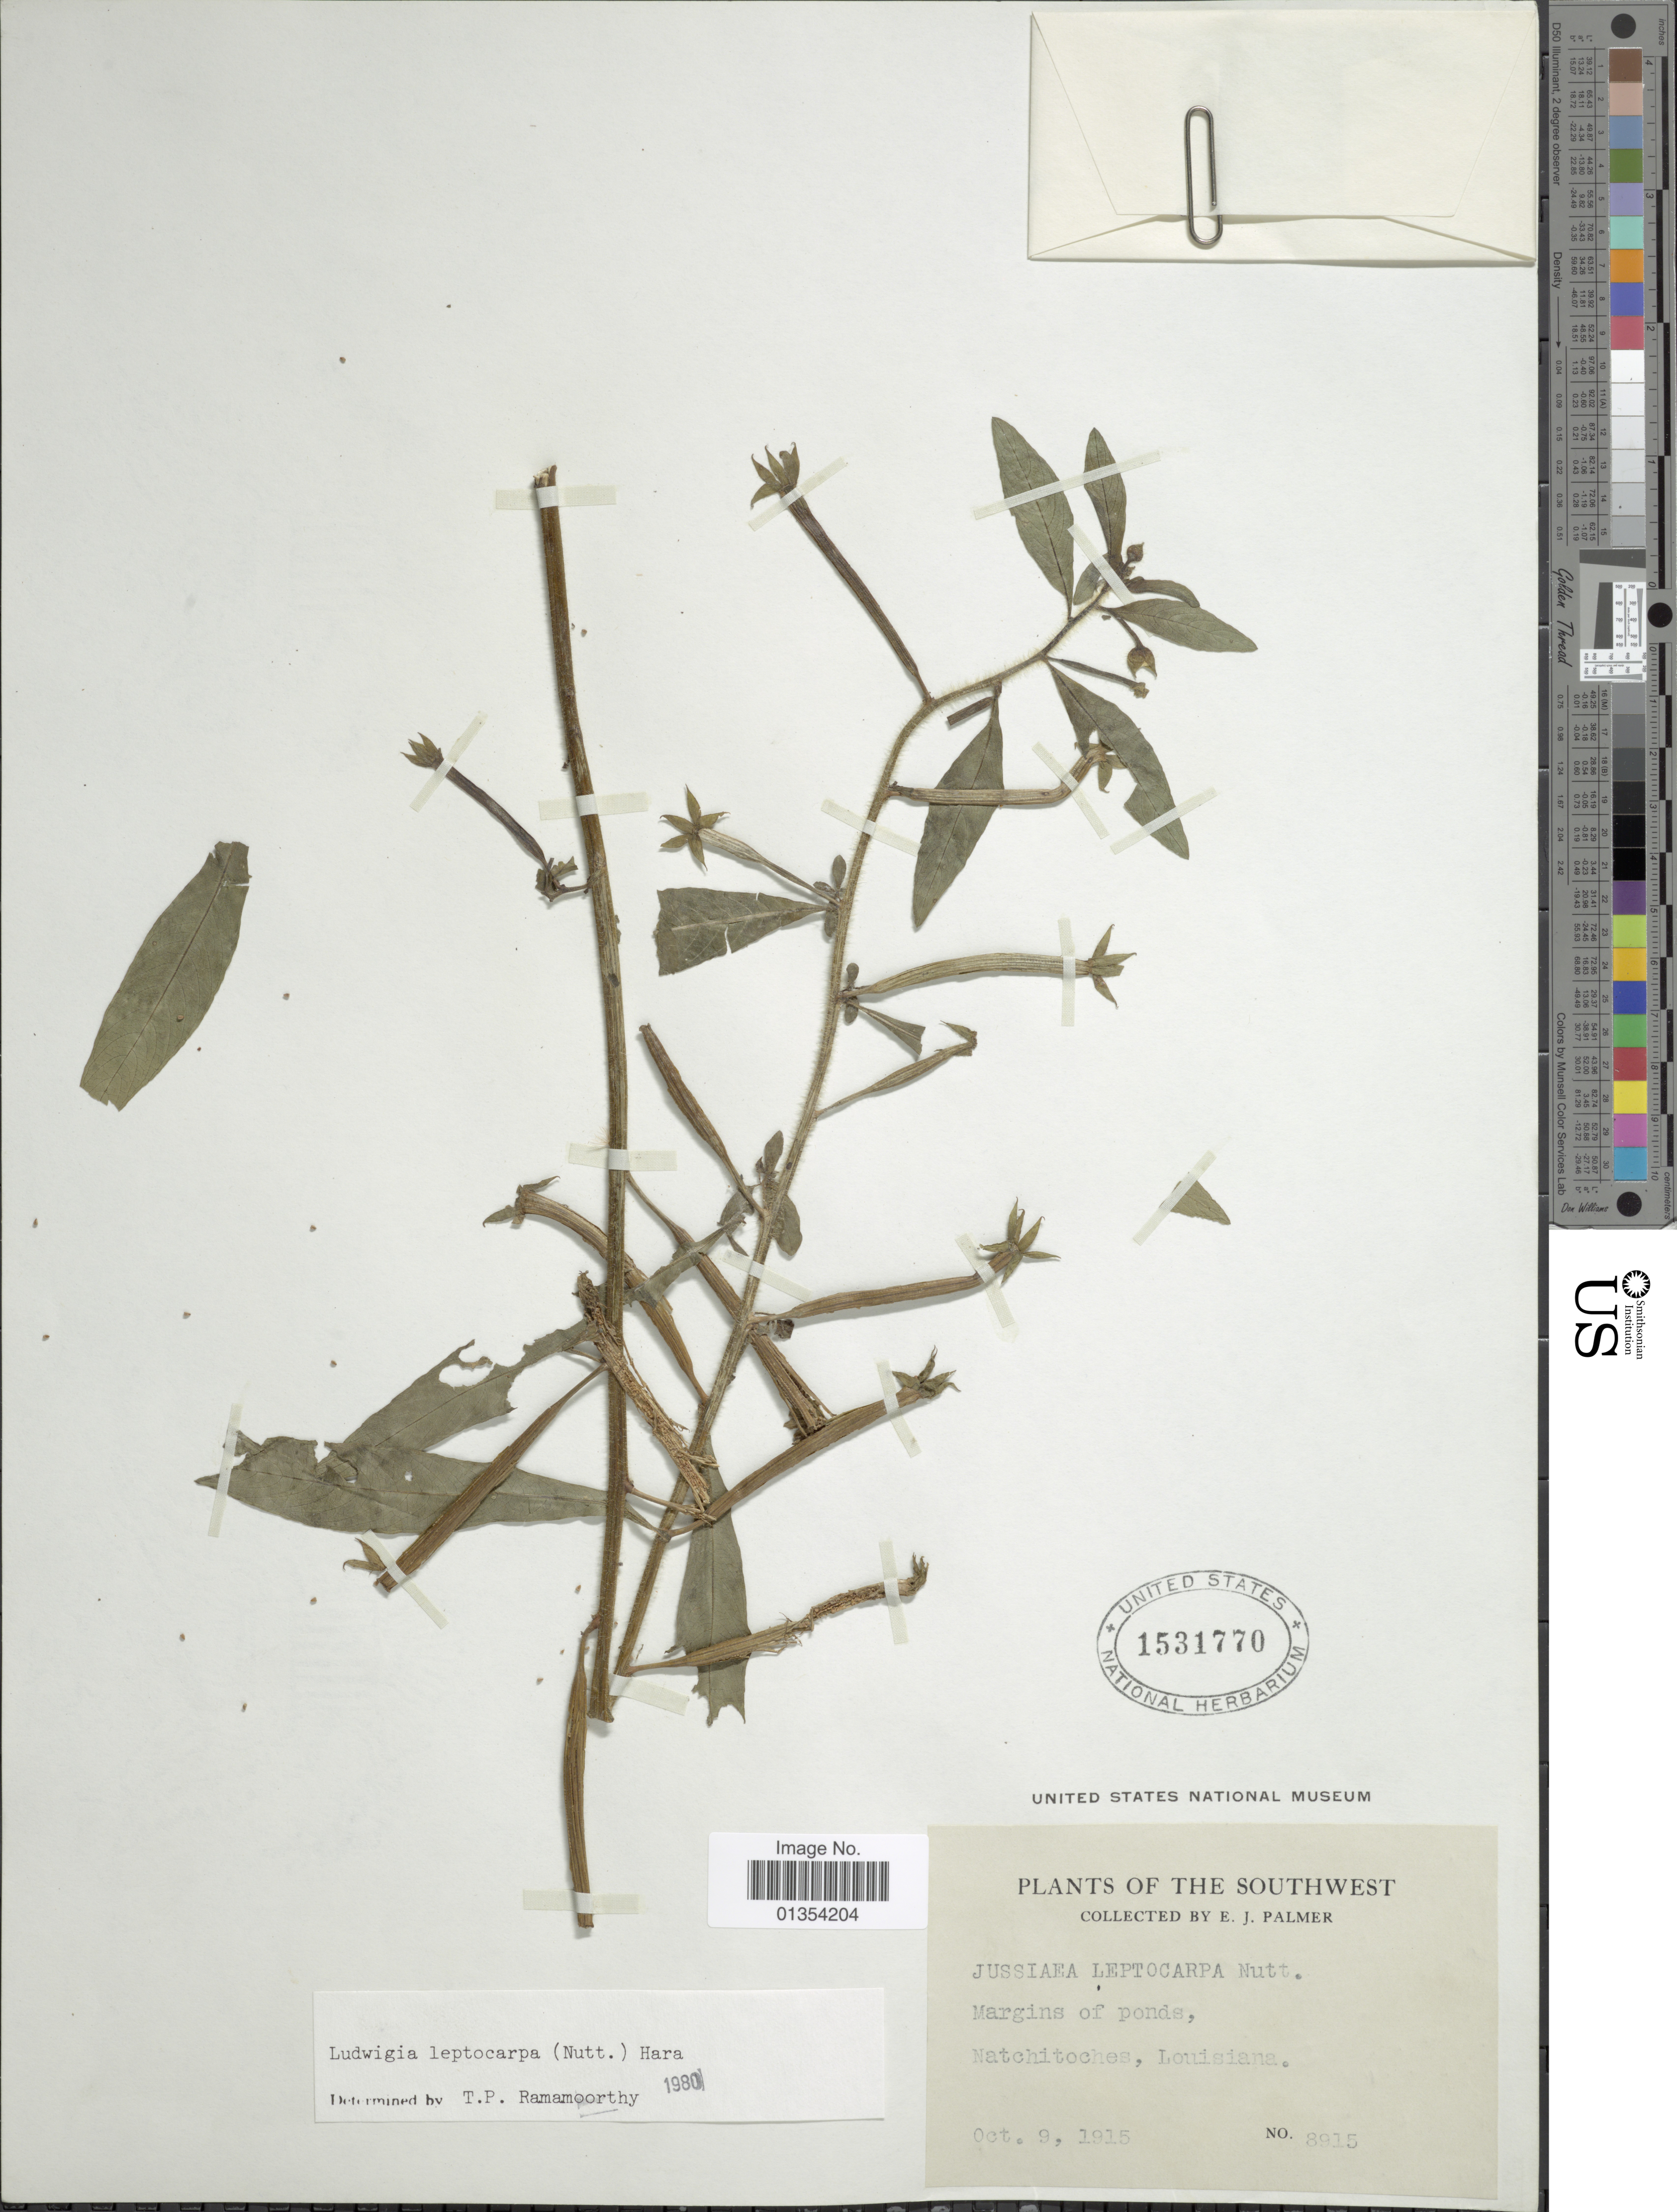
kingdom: Plantae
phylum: Tracheophyta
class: Magnoliopsida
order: Myrtales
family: Onagraceae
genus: Ludwigia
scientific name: Ludwigia leptocarpa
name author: (Nutt.) H. Hara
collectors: E. J. Palmer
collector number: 8915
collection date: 1915-10-09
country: United States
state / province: Louisiana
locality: The Southwest, Margins of ponds, Natchitoches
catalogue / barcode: US 1531770